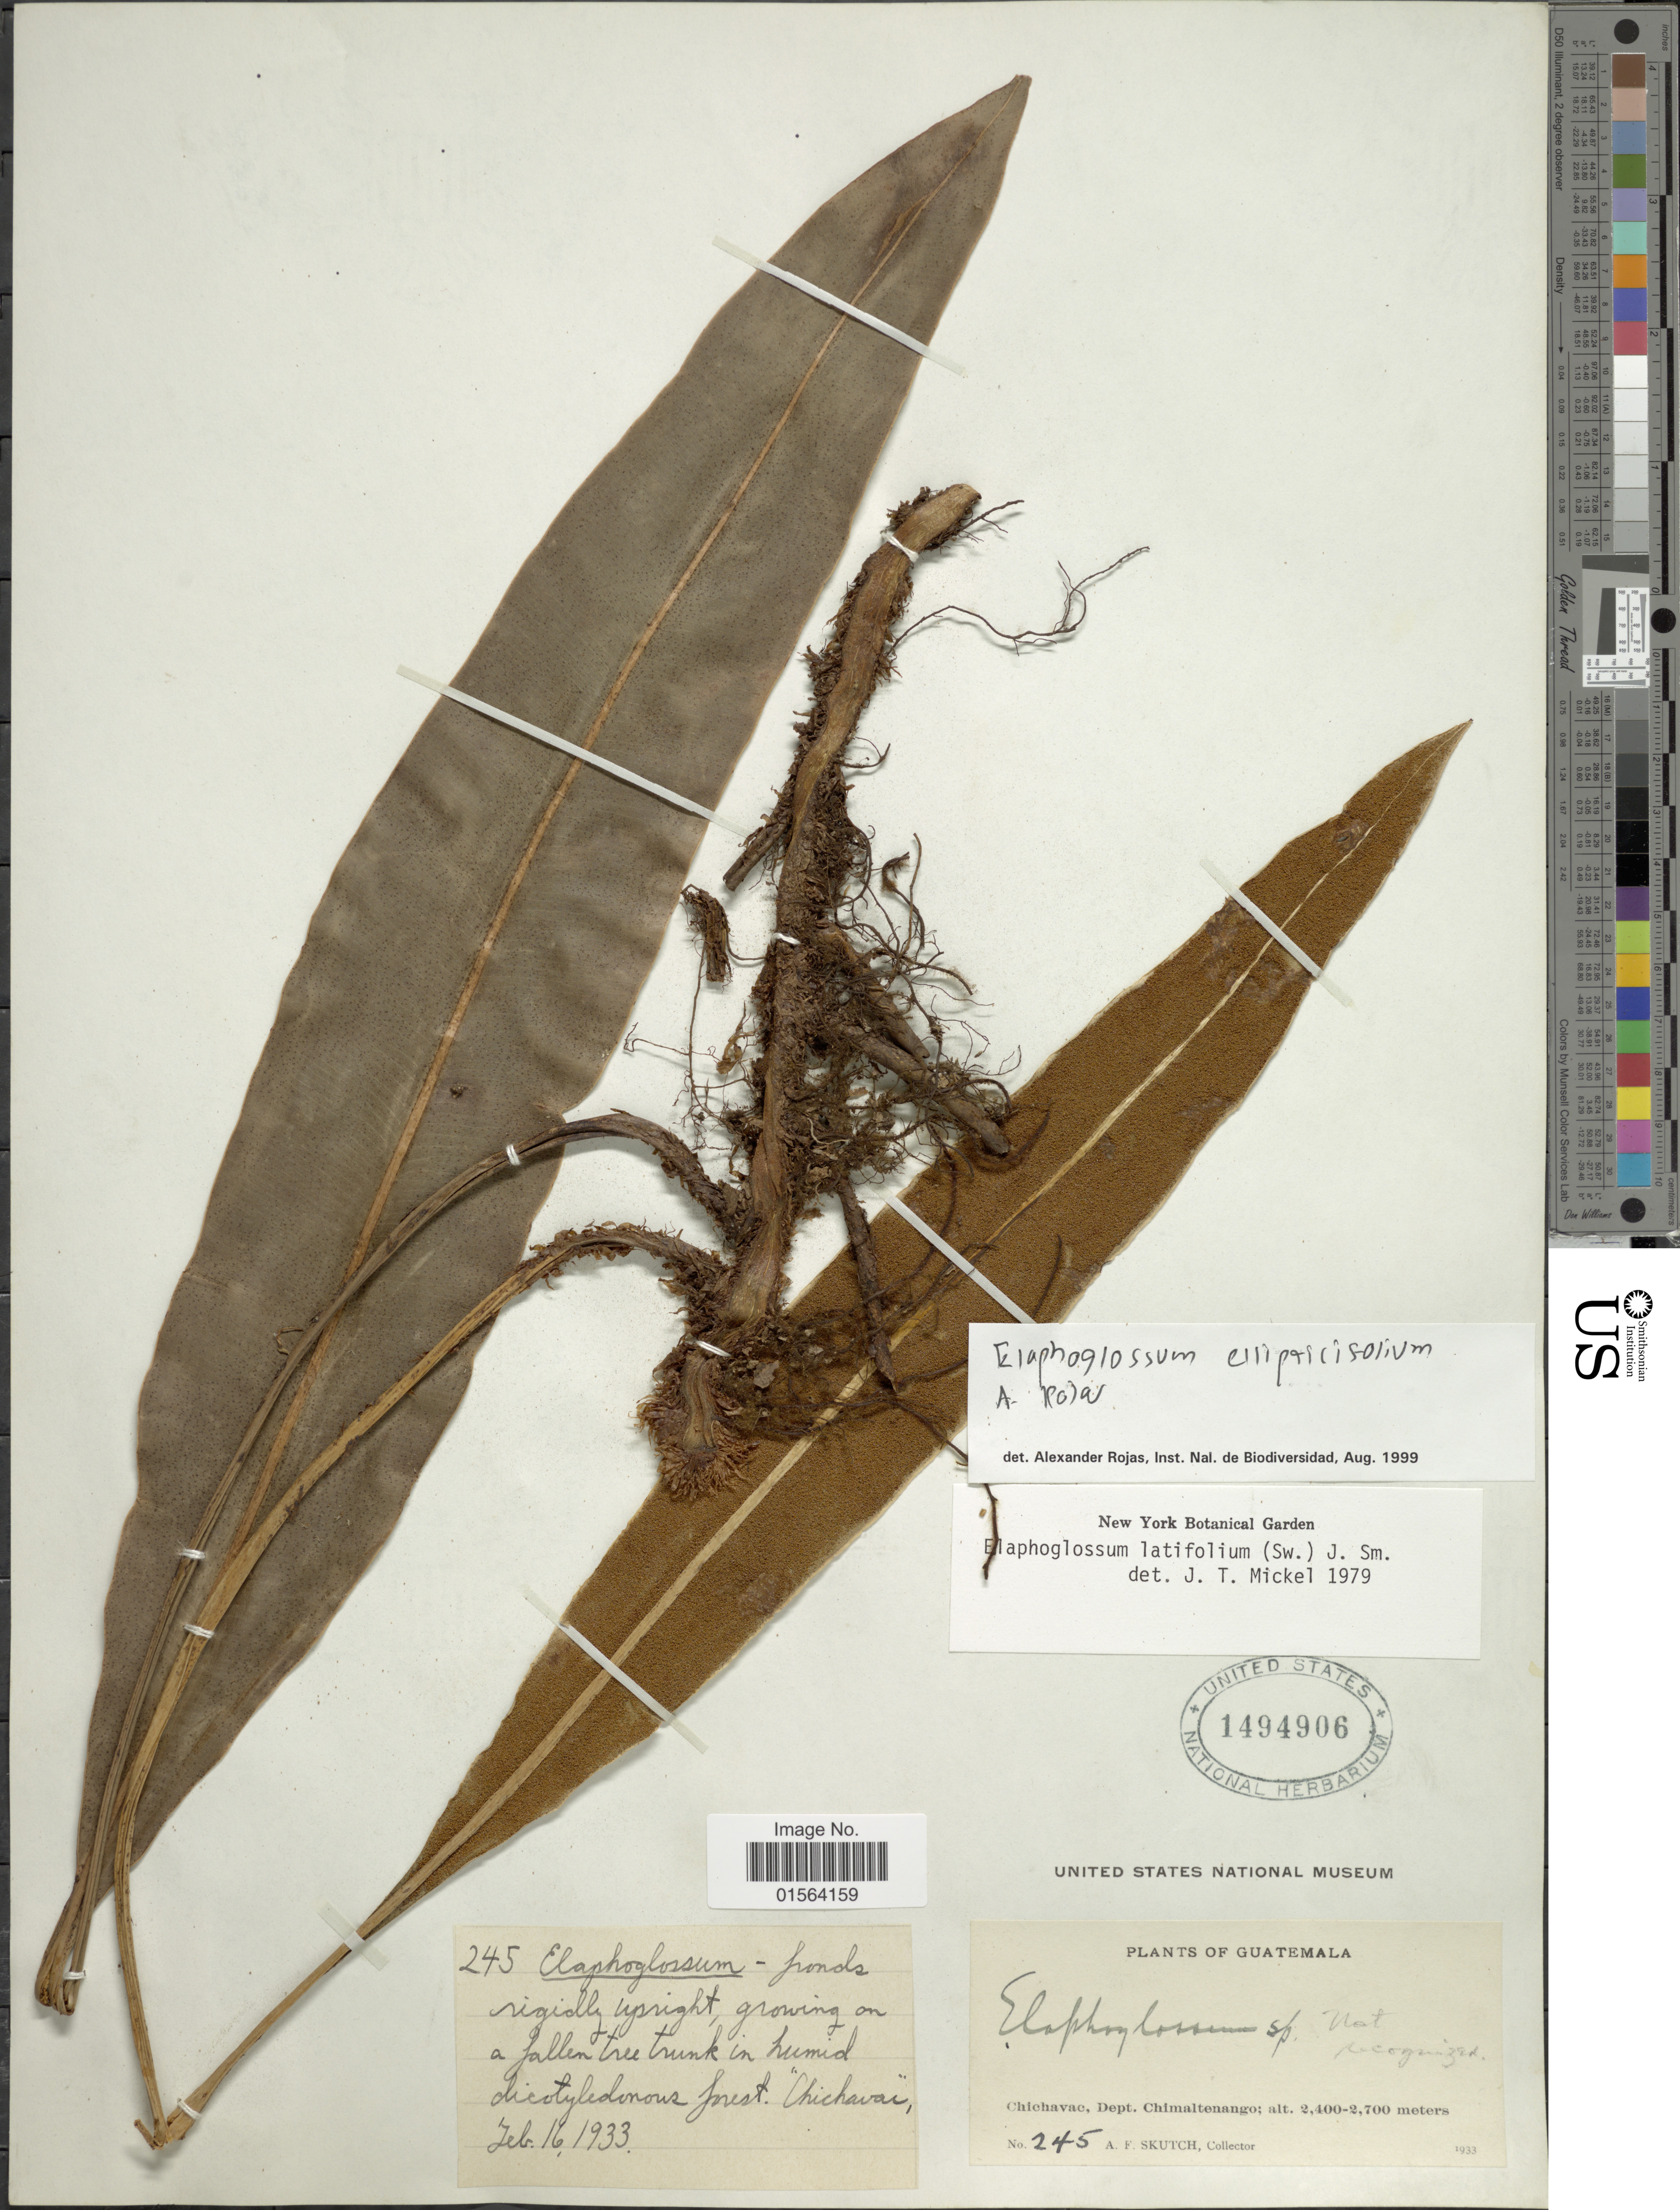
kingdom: Plantae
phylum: Tracheophyta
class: Polypodiopsida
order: Polypodiales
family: Dryopteridaceae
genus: Elaphoglossum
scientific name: Elaphoglossum latifolium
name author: (Sw.) J. Sm.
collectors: A. F. Skutch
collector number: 245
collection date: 1933-02-16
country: Guatemala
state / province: Chimaltenango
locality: Chichavac, Dept. Chimaltenango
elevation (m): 2400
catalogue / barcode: US 1494906